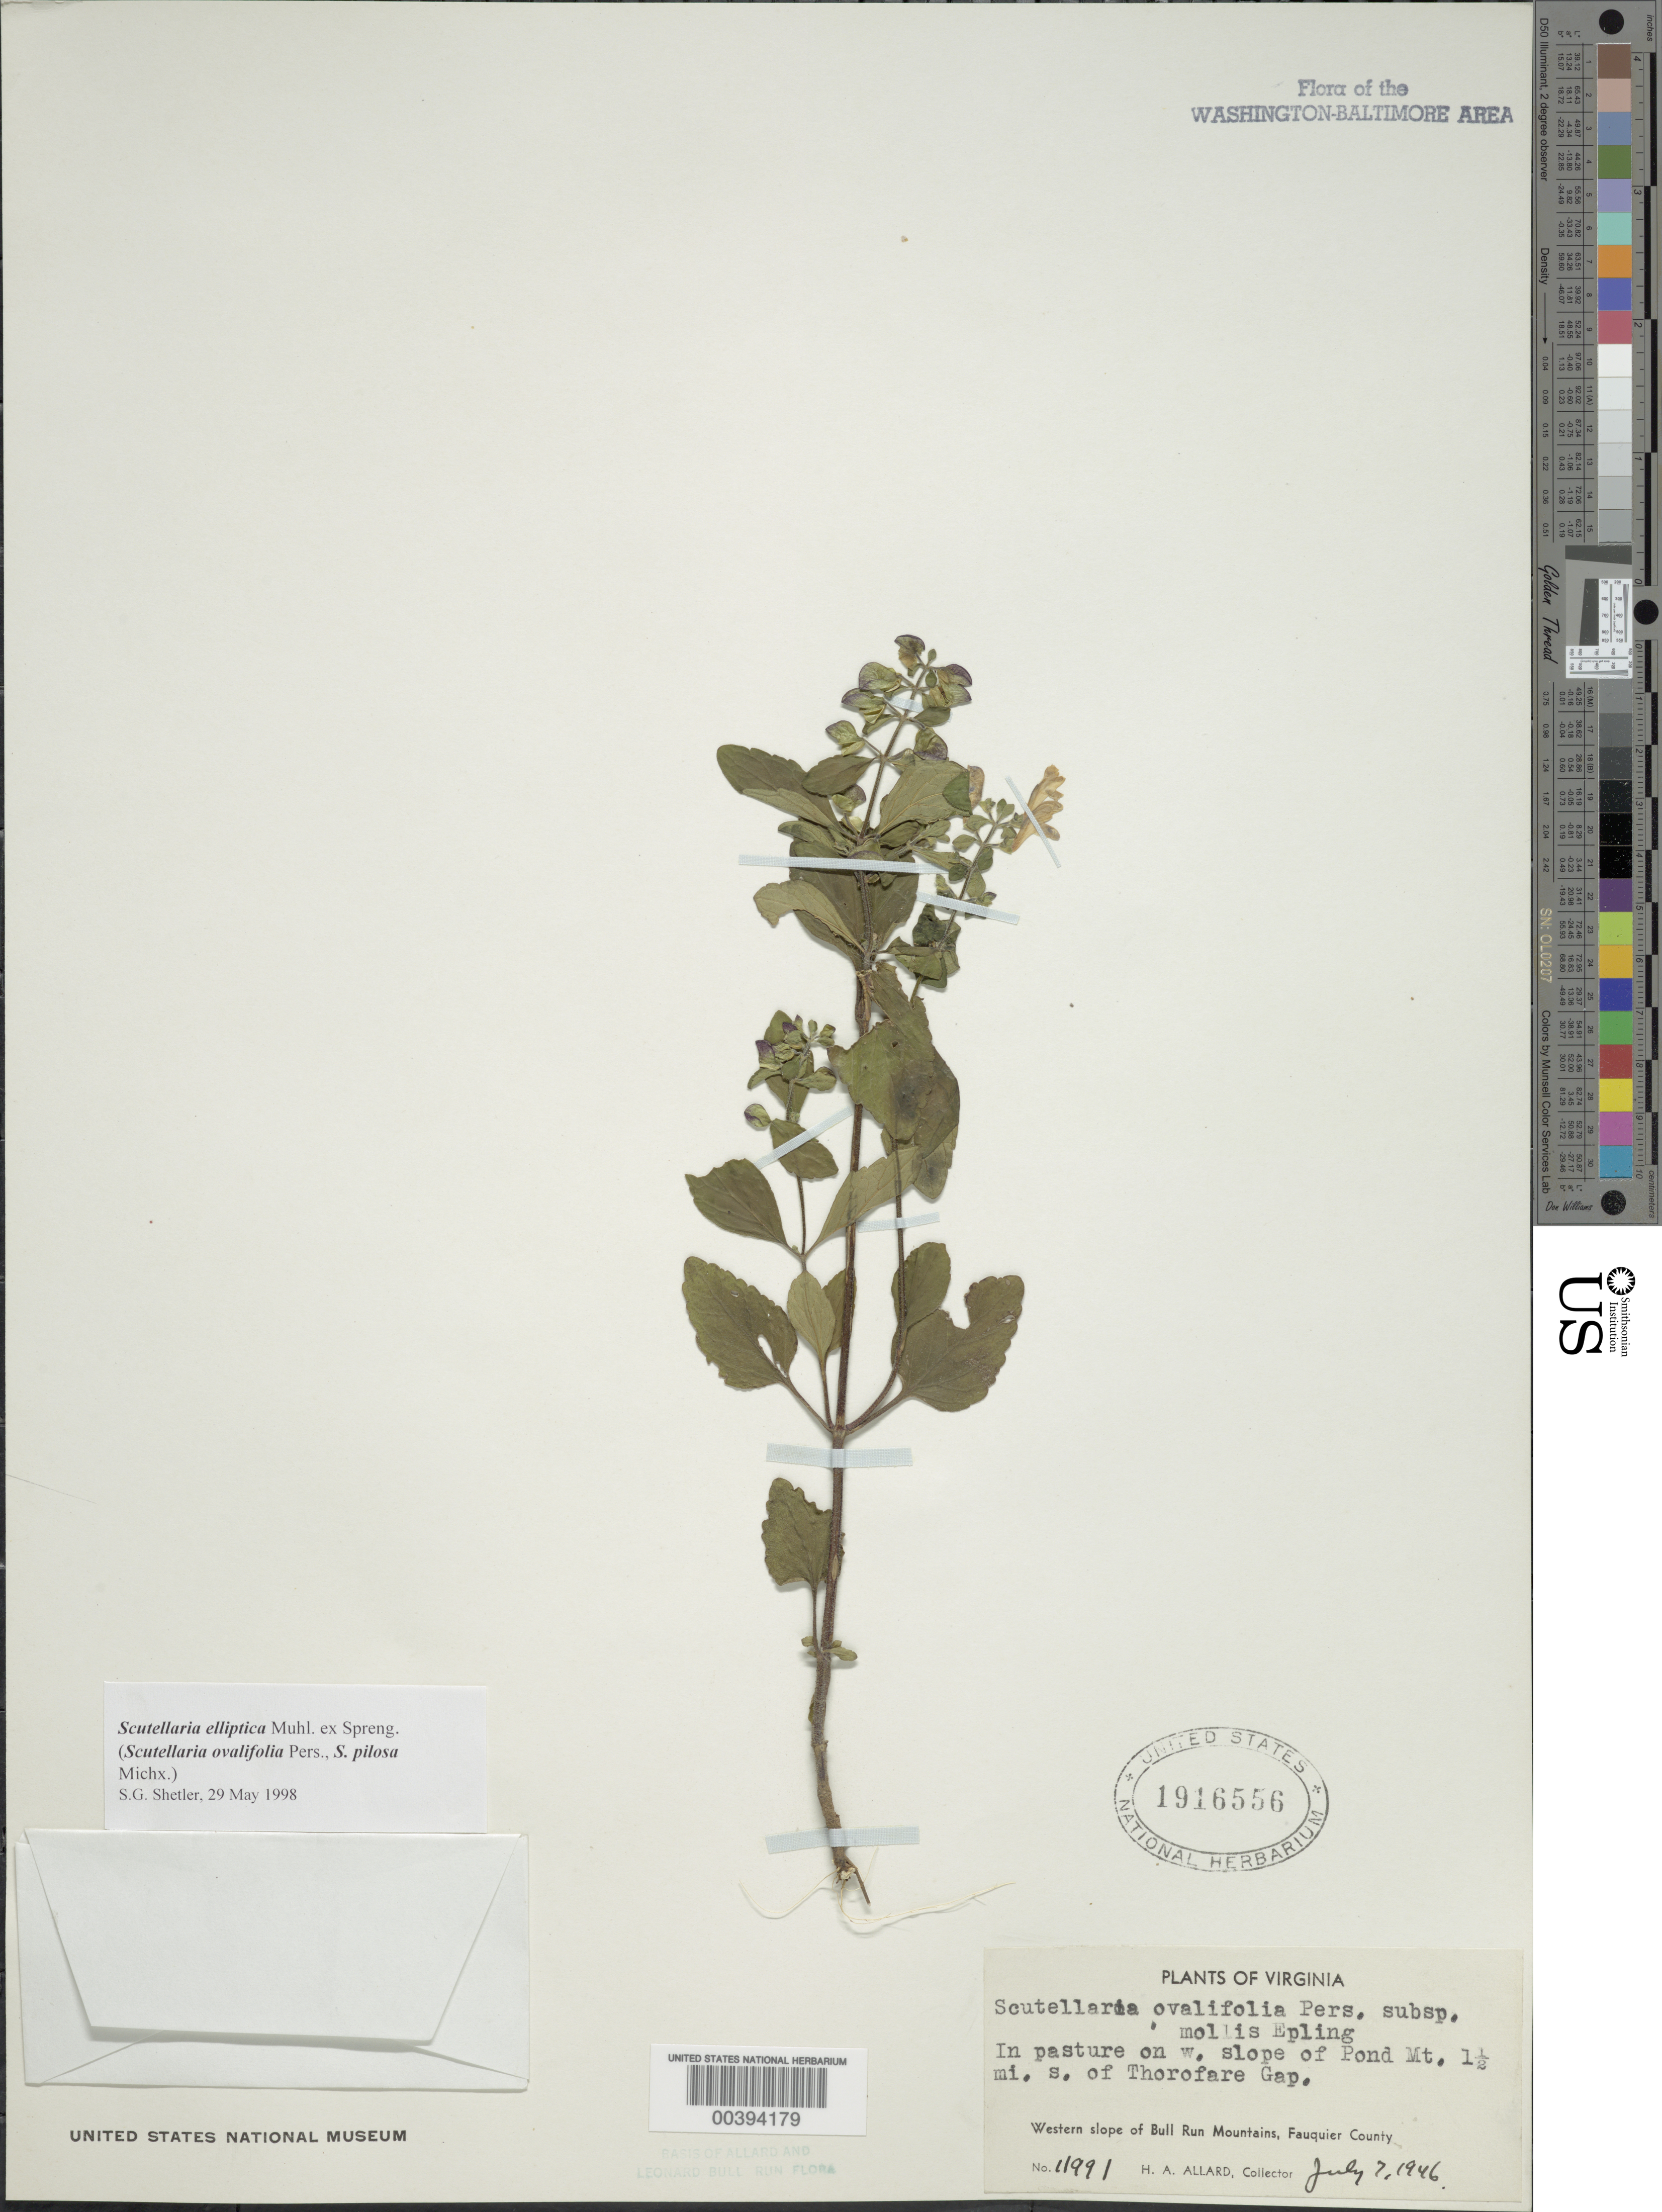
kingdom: Plantae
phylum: Tracheophyta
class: Magnoliopsida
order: Lamiales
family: Lamiaceae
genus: Scutellaria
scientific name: Scutellaria elliptica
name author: Muhl.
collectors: H. A. Allard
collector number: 11991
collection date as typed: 07 Jul 1946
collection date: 1946-07-07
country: United States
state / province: Virginia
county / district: Fauquier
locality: South of Thorofare Gap, Pond Mountain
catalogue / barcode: US 1916556